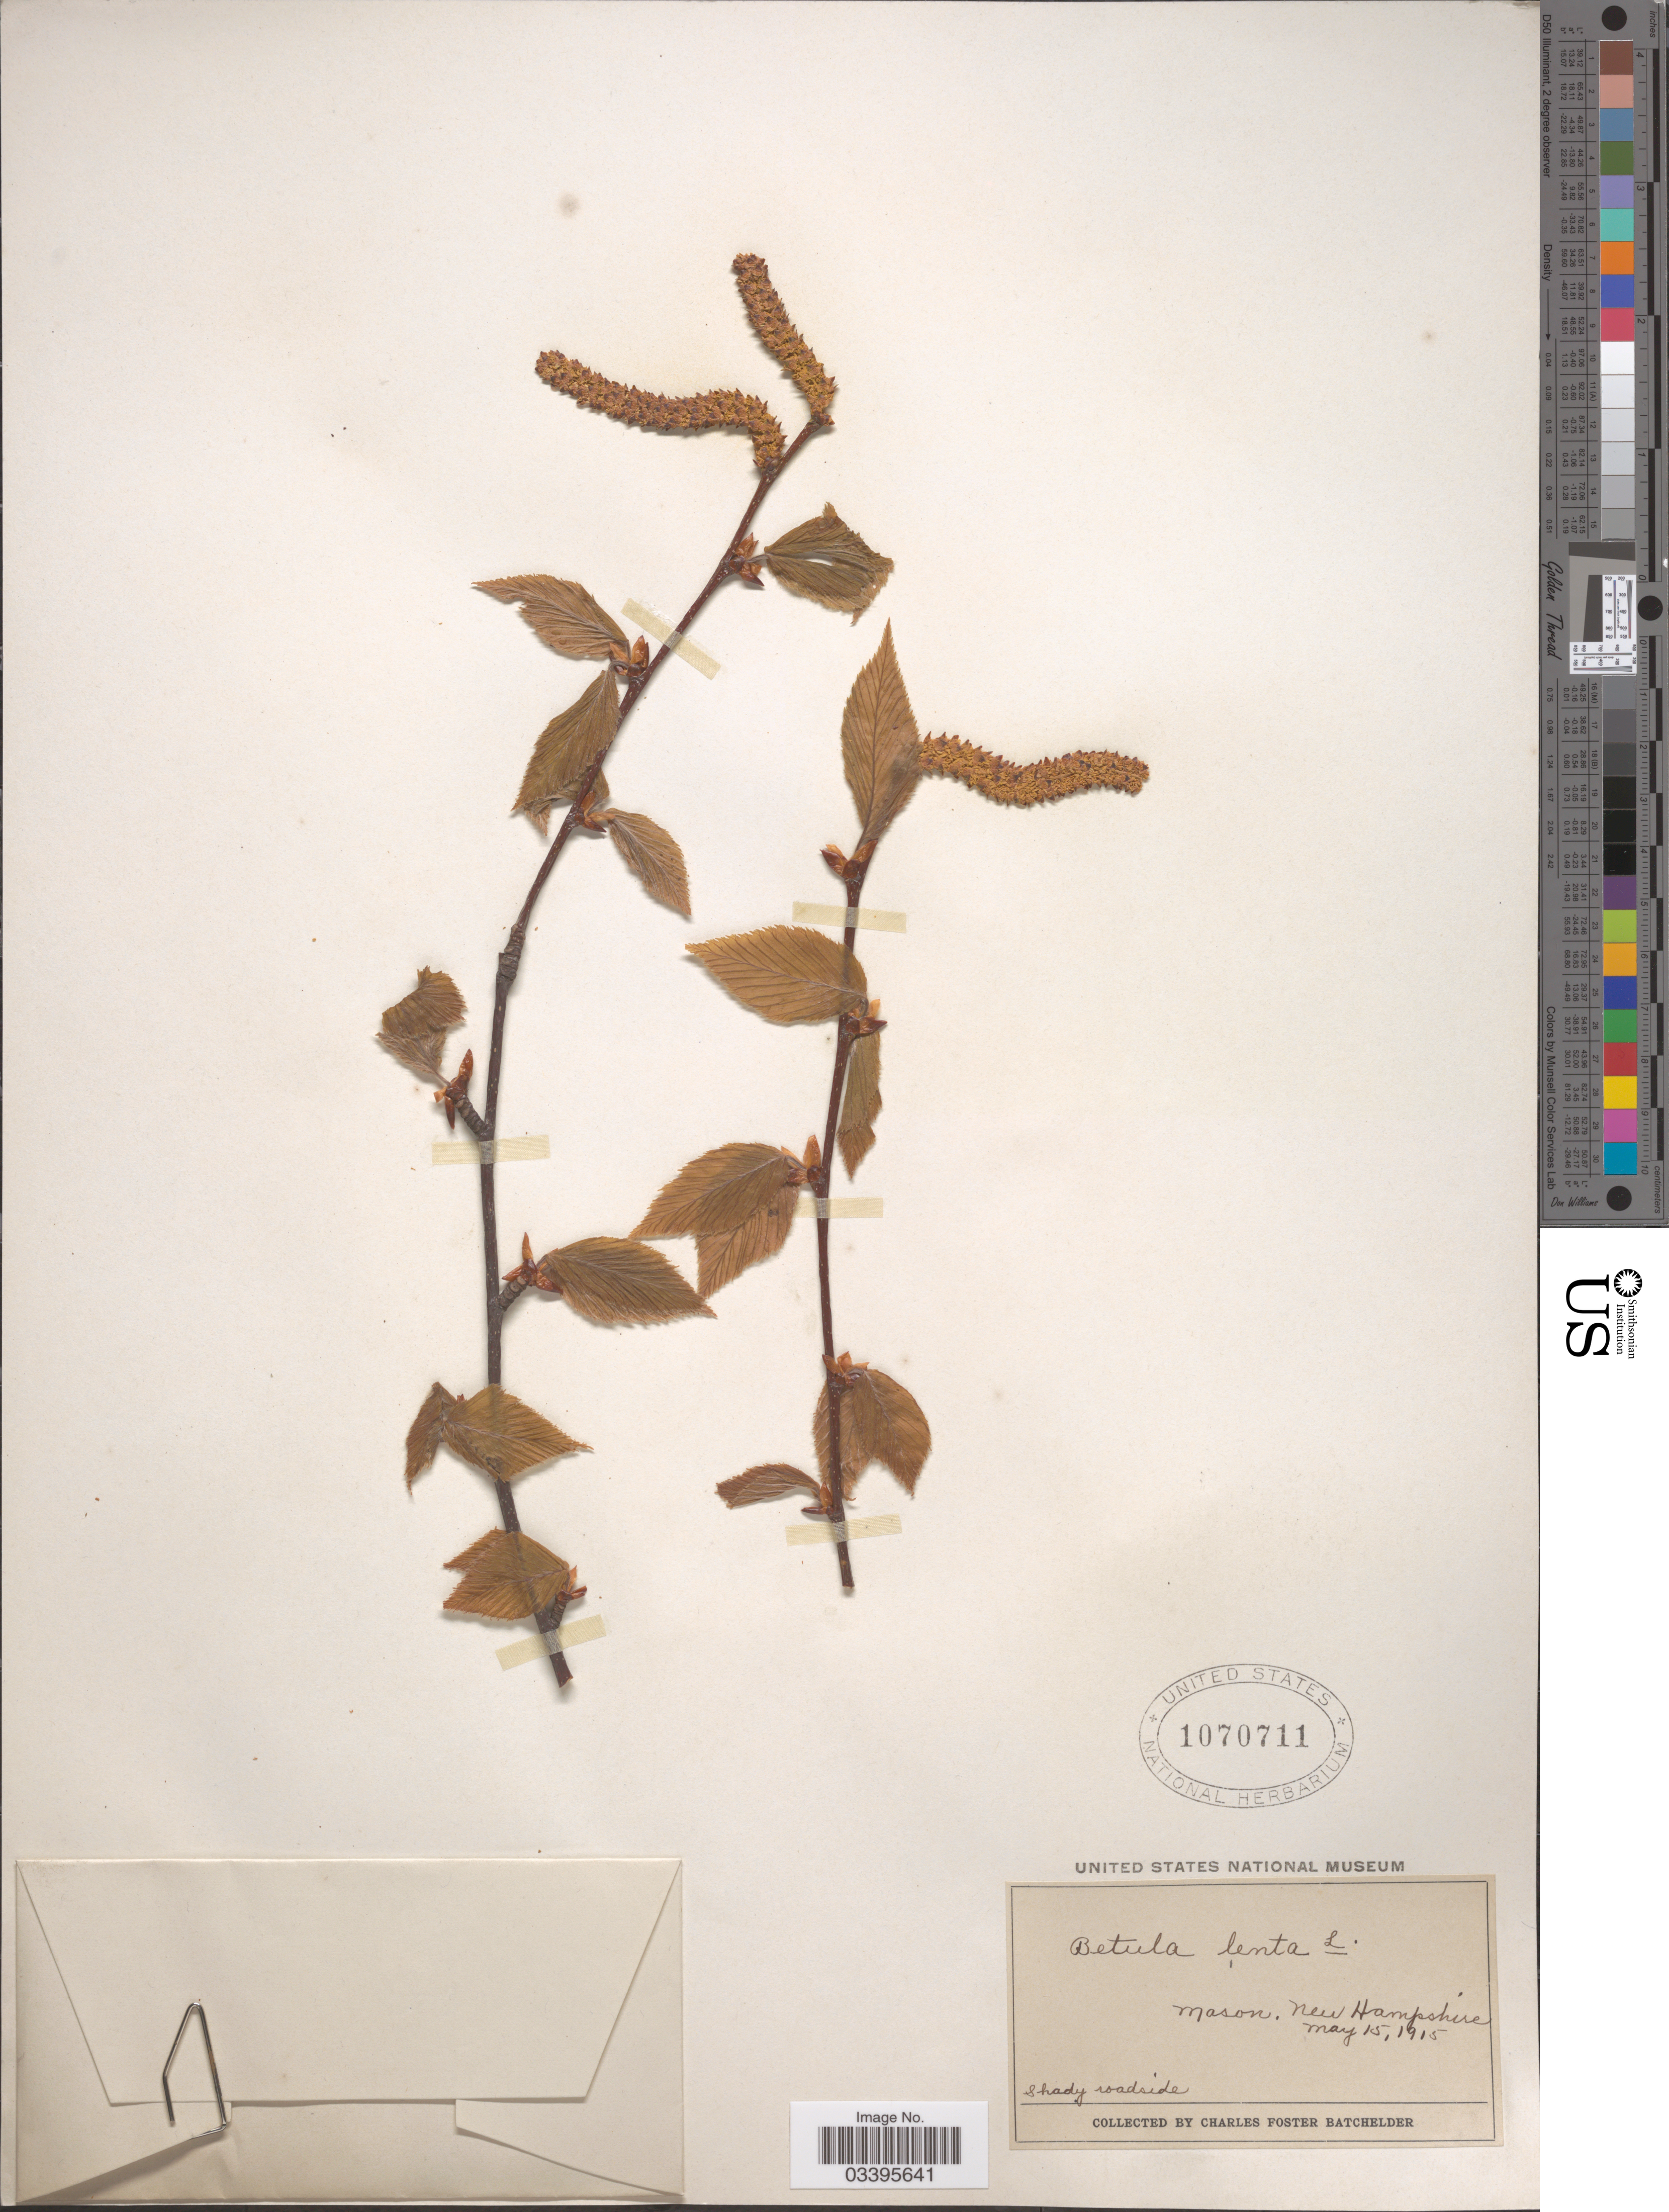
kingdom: Plantae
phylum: Tracheophyta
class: Magnoliopsida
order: Fagales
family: Betulaceae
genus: Betula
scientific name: Betula lenta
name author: L.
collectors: C. Batchelder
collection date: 1915-05-15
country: United States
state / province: New Hampshire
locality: Mason.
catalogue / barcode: US 1070711